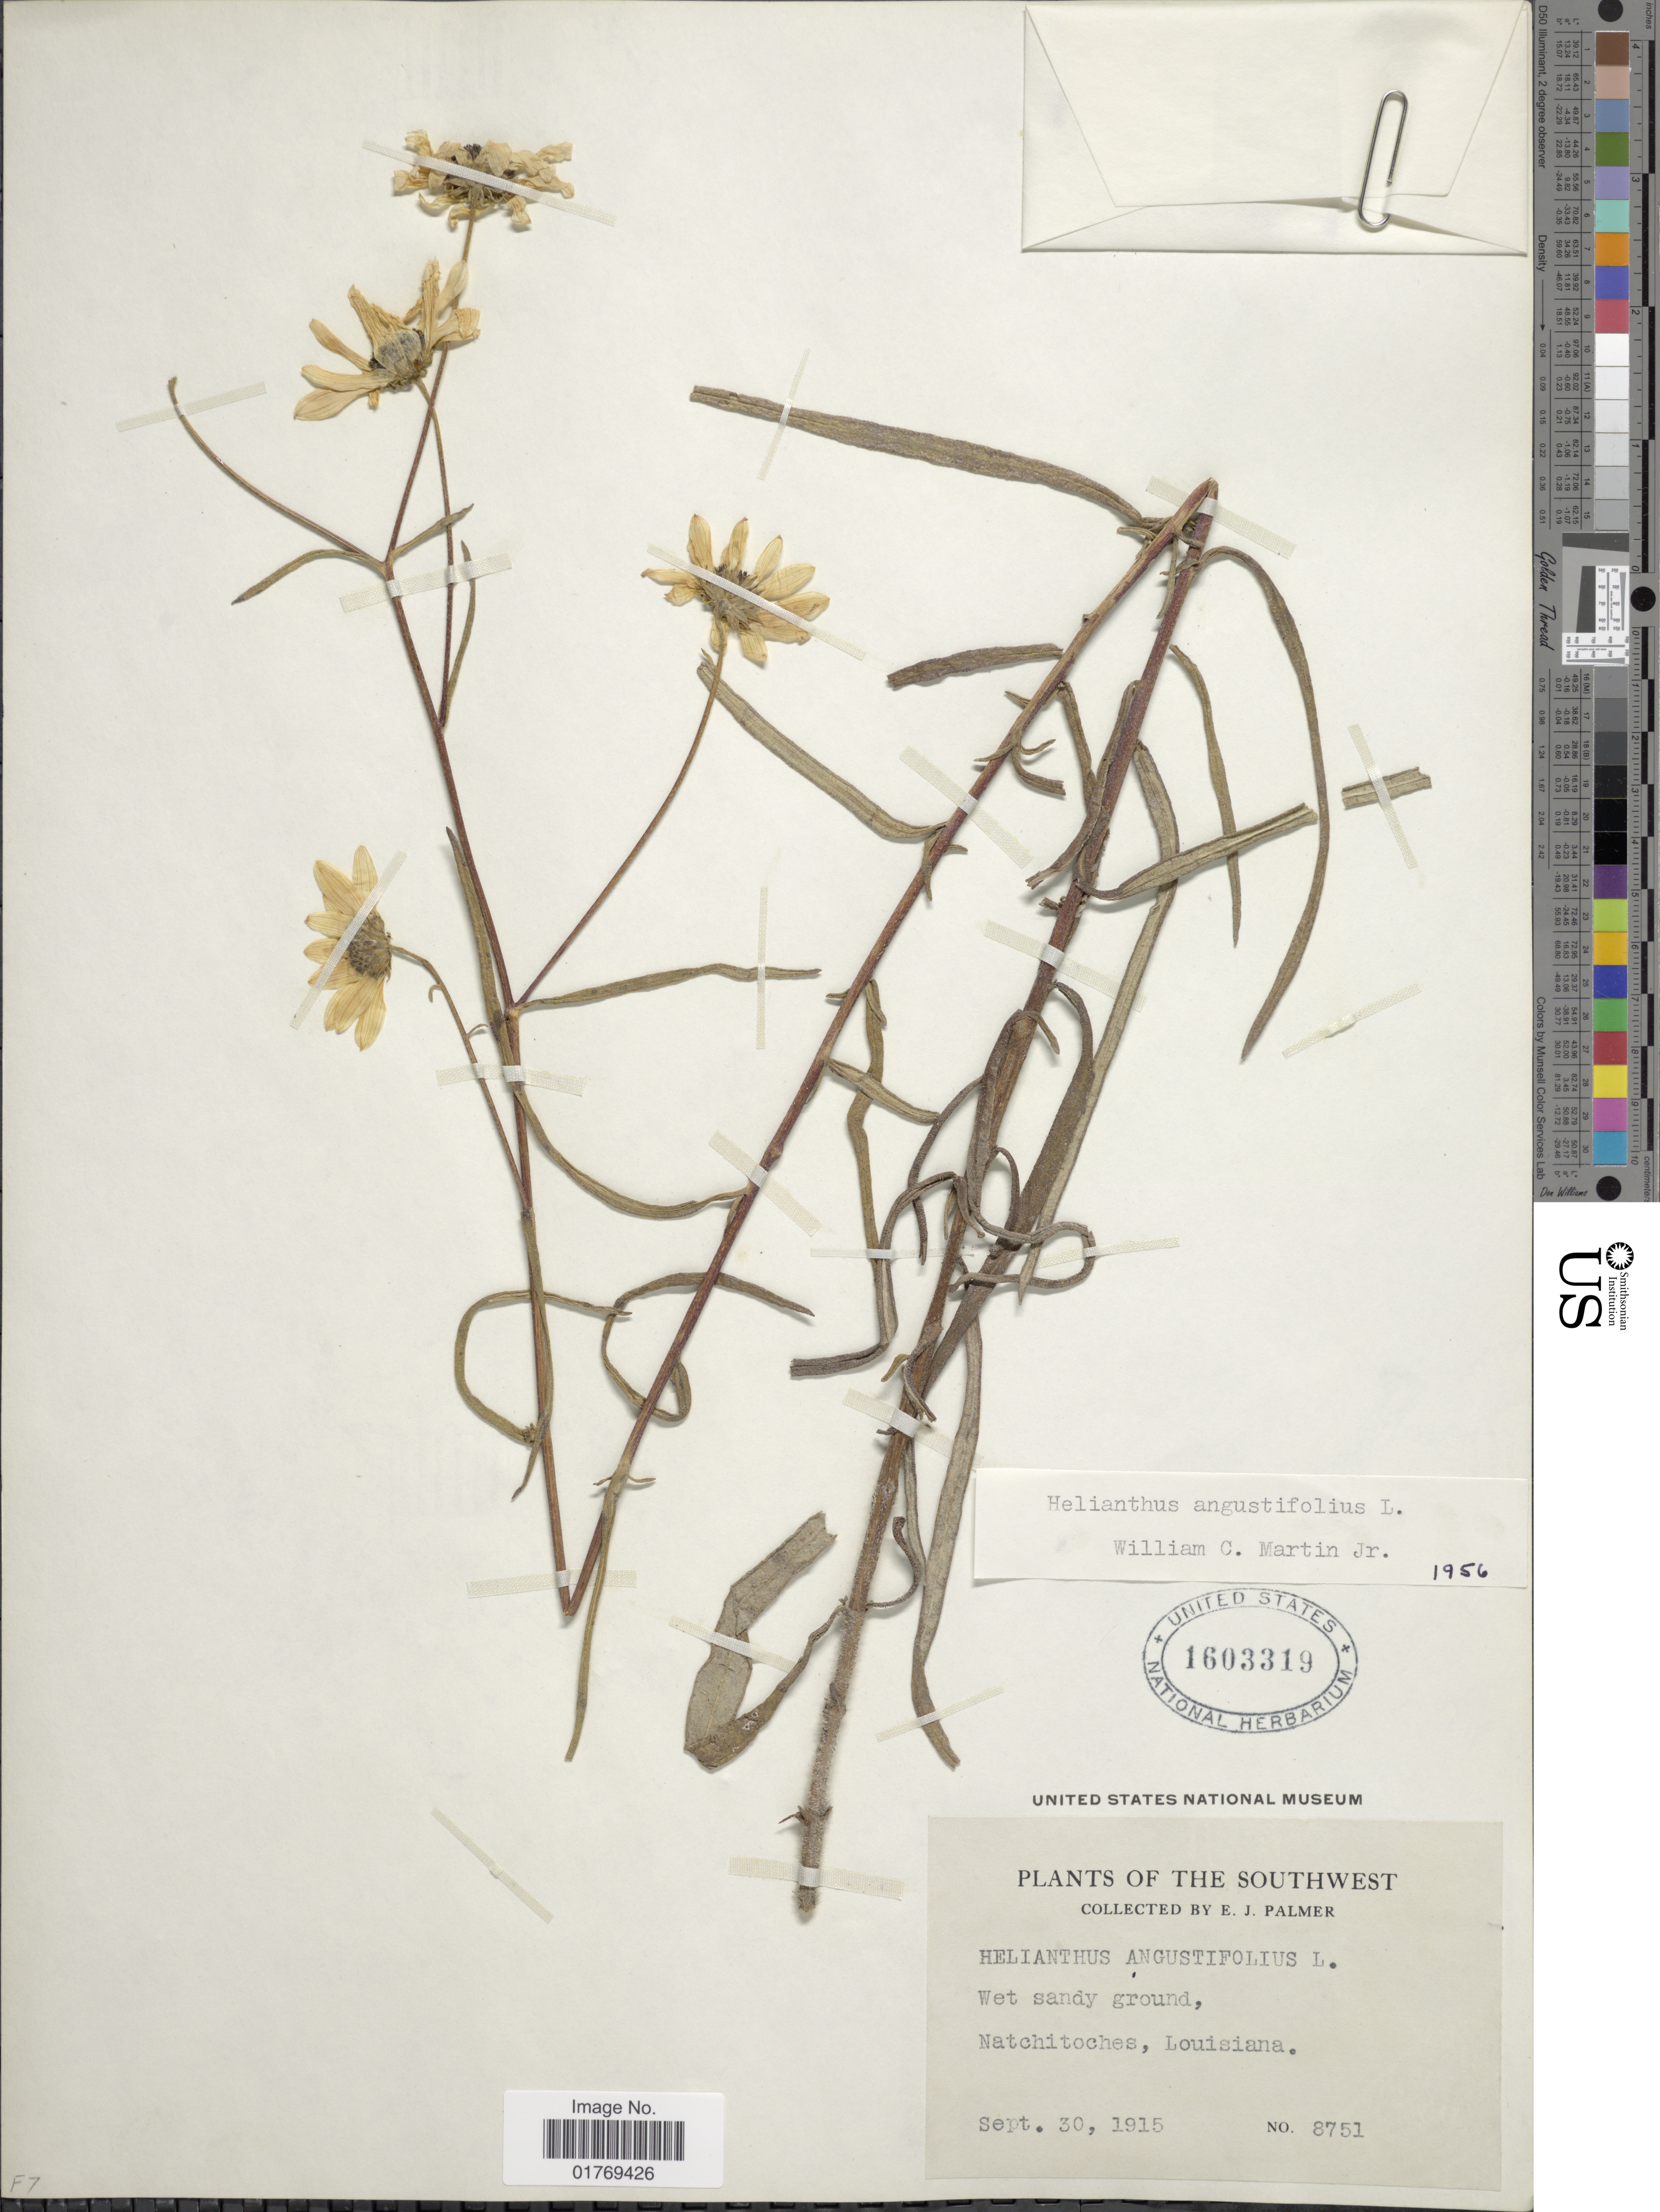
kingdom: Plantae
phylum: Tracheophyta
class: Magnoliopsida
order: Asterales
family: Asteraceae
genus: Helianthus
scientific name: Helianthus angustifolius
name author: L.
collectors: E. J. Palmer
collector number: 8751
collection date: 1915-09-30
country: United States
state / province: Louisiana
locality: Southwest. Natchitoches, Louisiana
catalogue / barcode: US 1603319